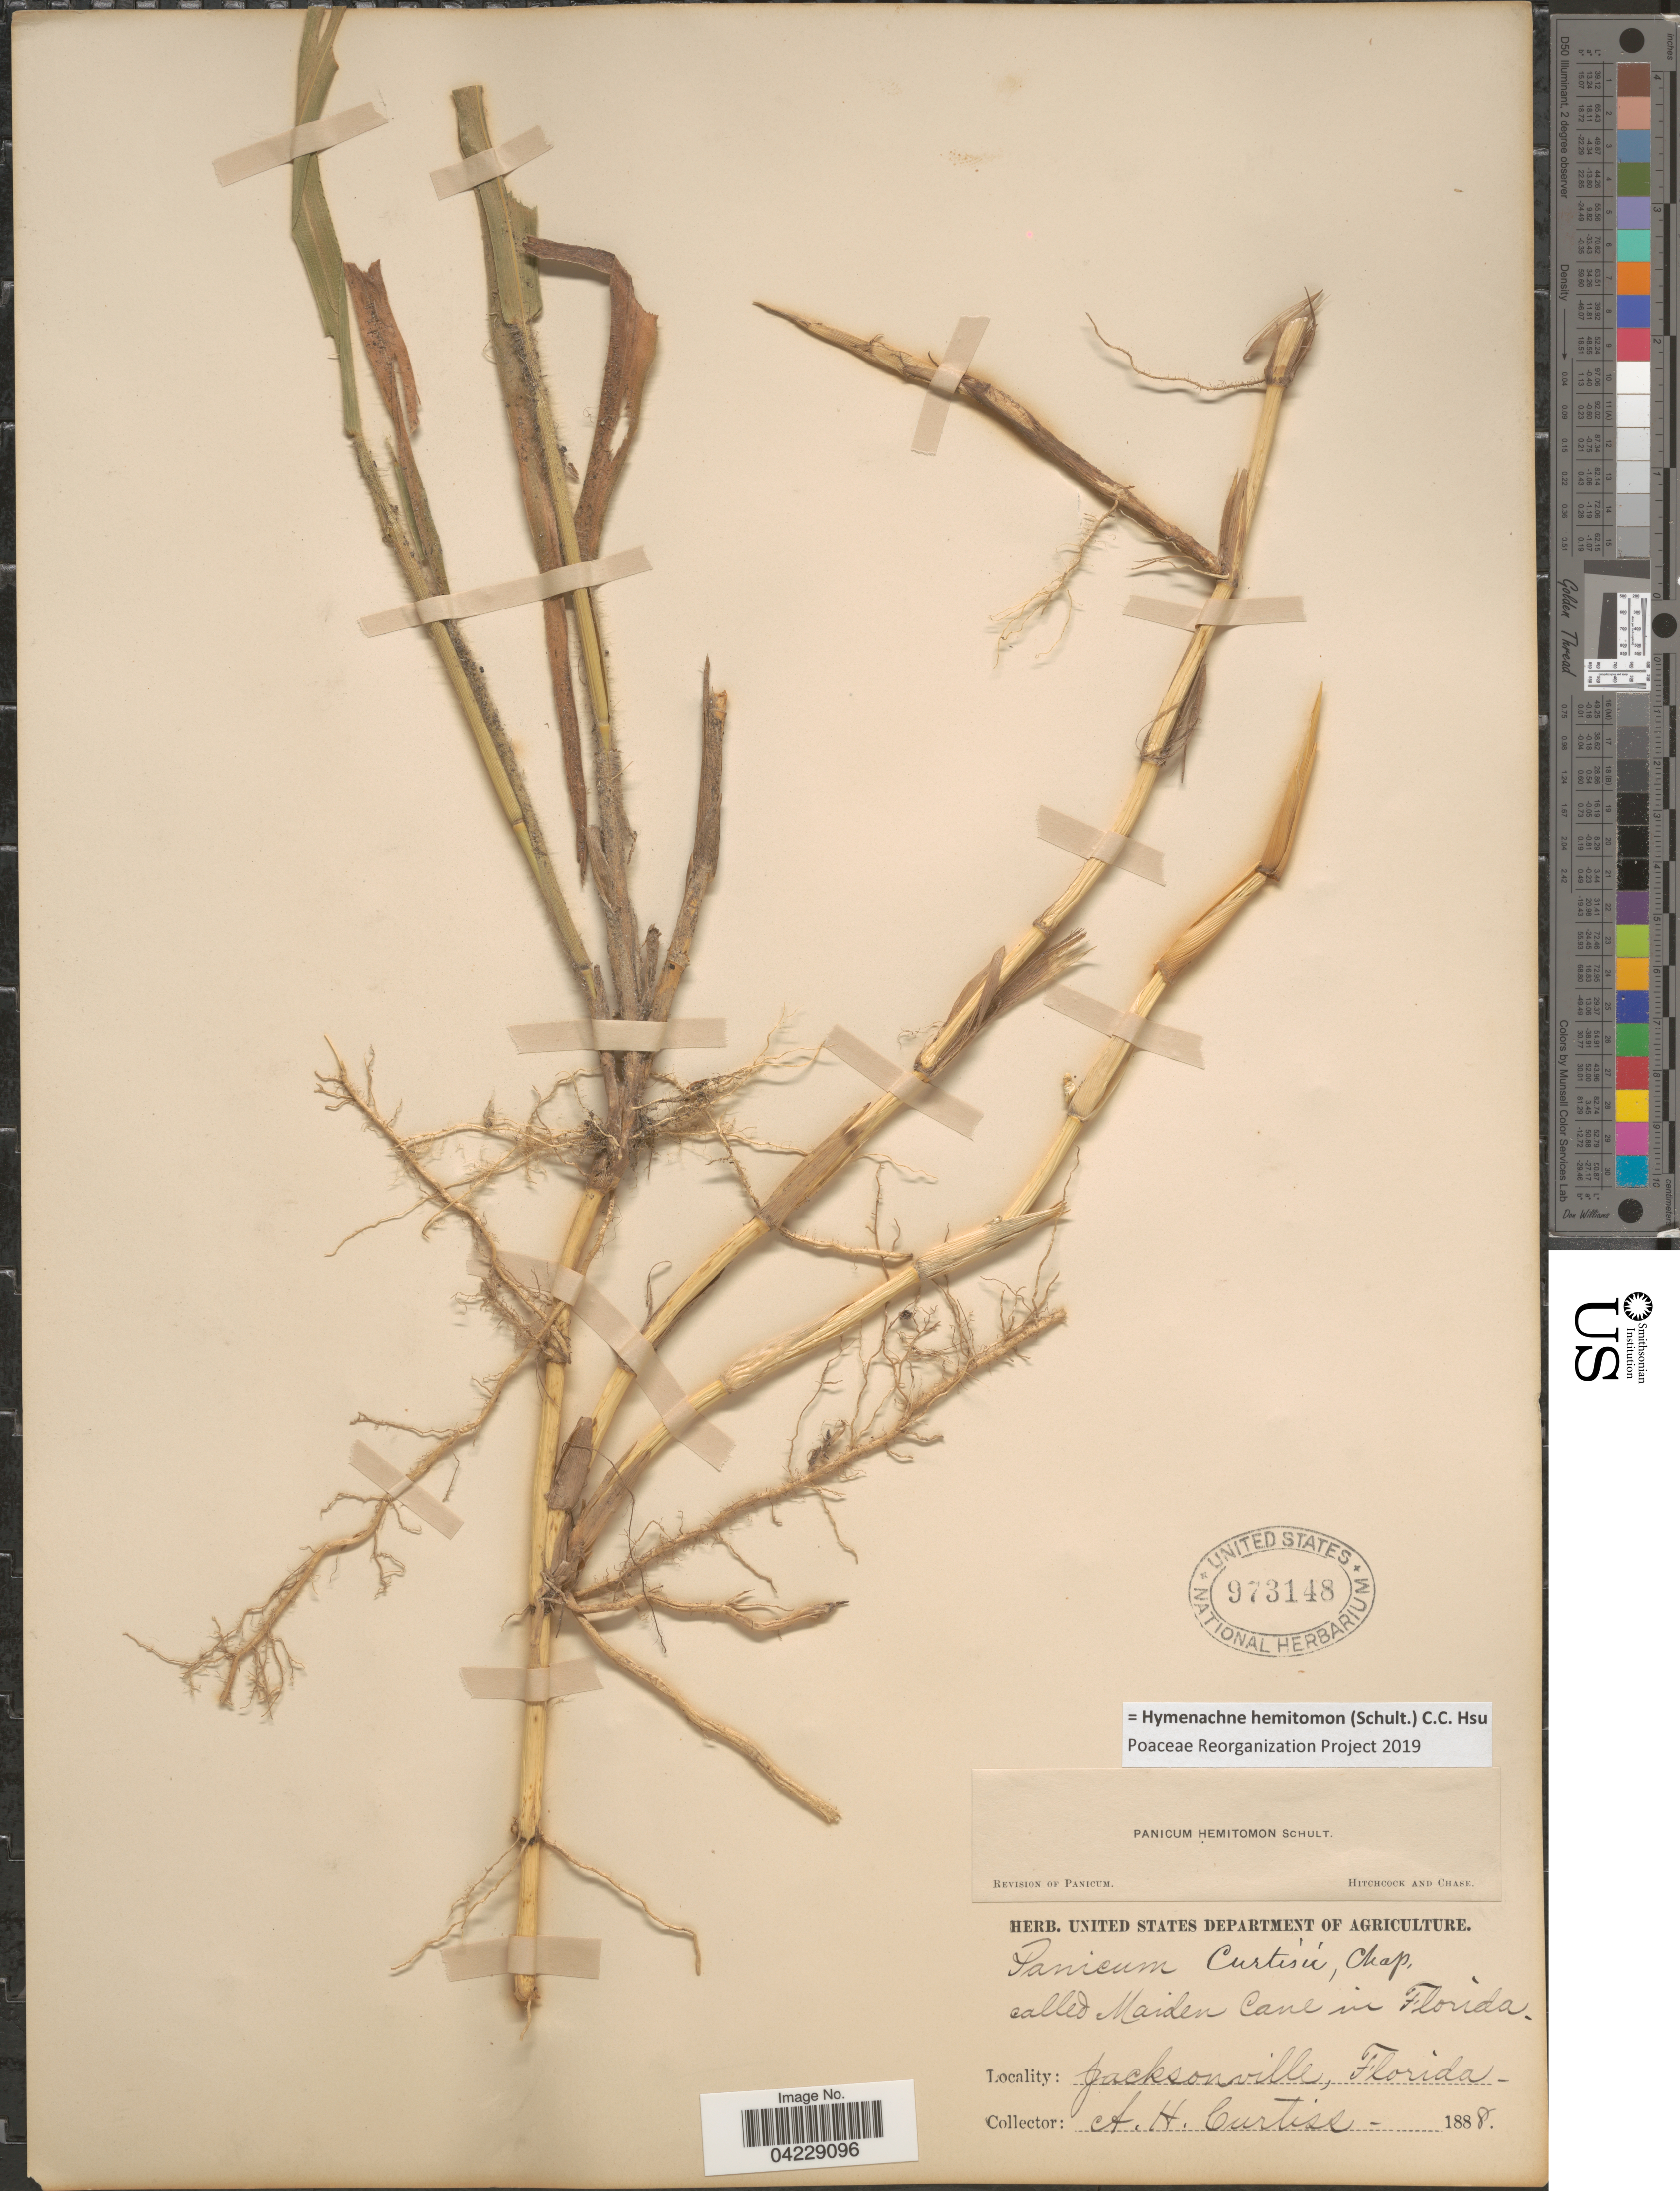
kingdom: Plantae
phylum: Tracheophyta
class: Liliopsida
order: Poales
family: Poaceae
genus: Hymenachne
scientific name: Hymenachne hemitomon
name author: (Schult.) C. C. Hsu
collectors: A. H. Curtiss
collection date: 1888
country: United States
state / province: Florida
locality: Jacksonville.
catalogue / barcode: US 973148